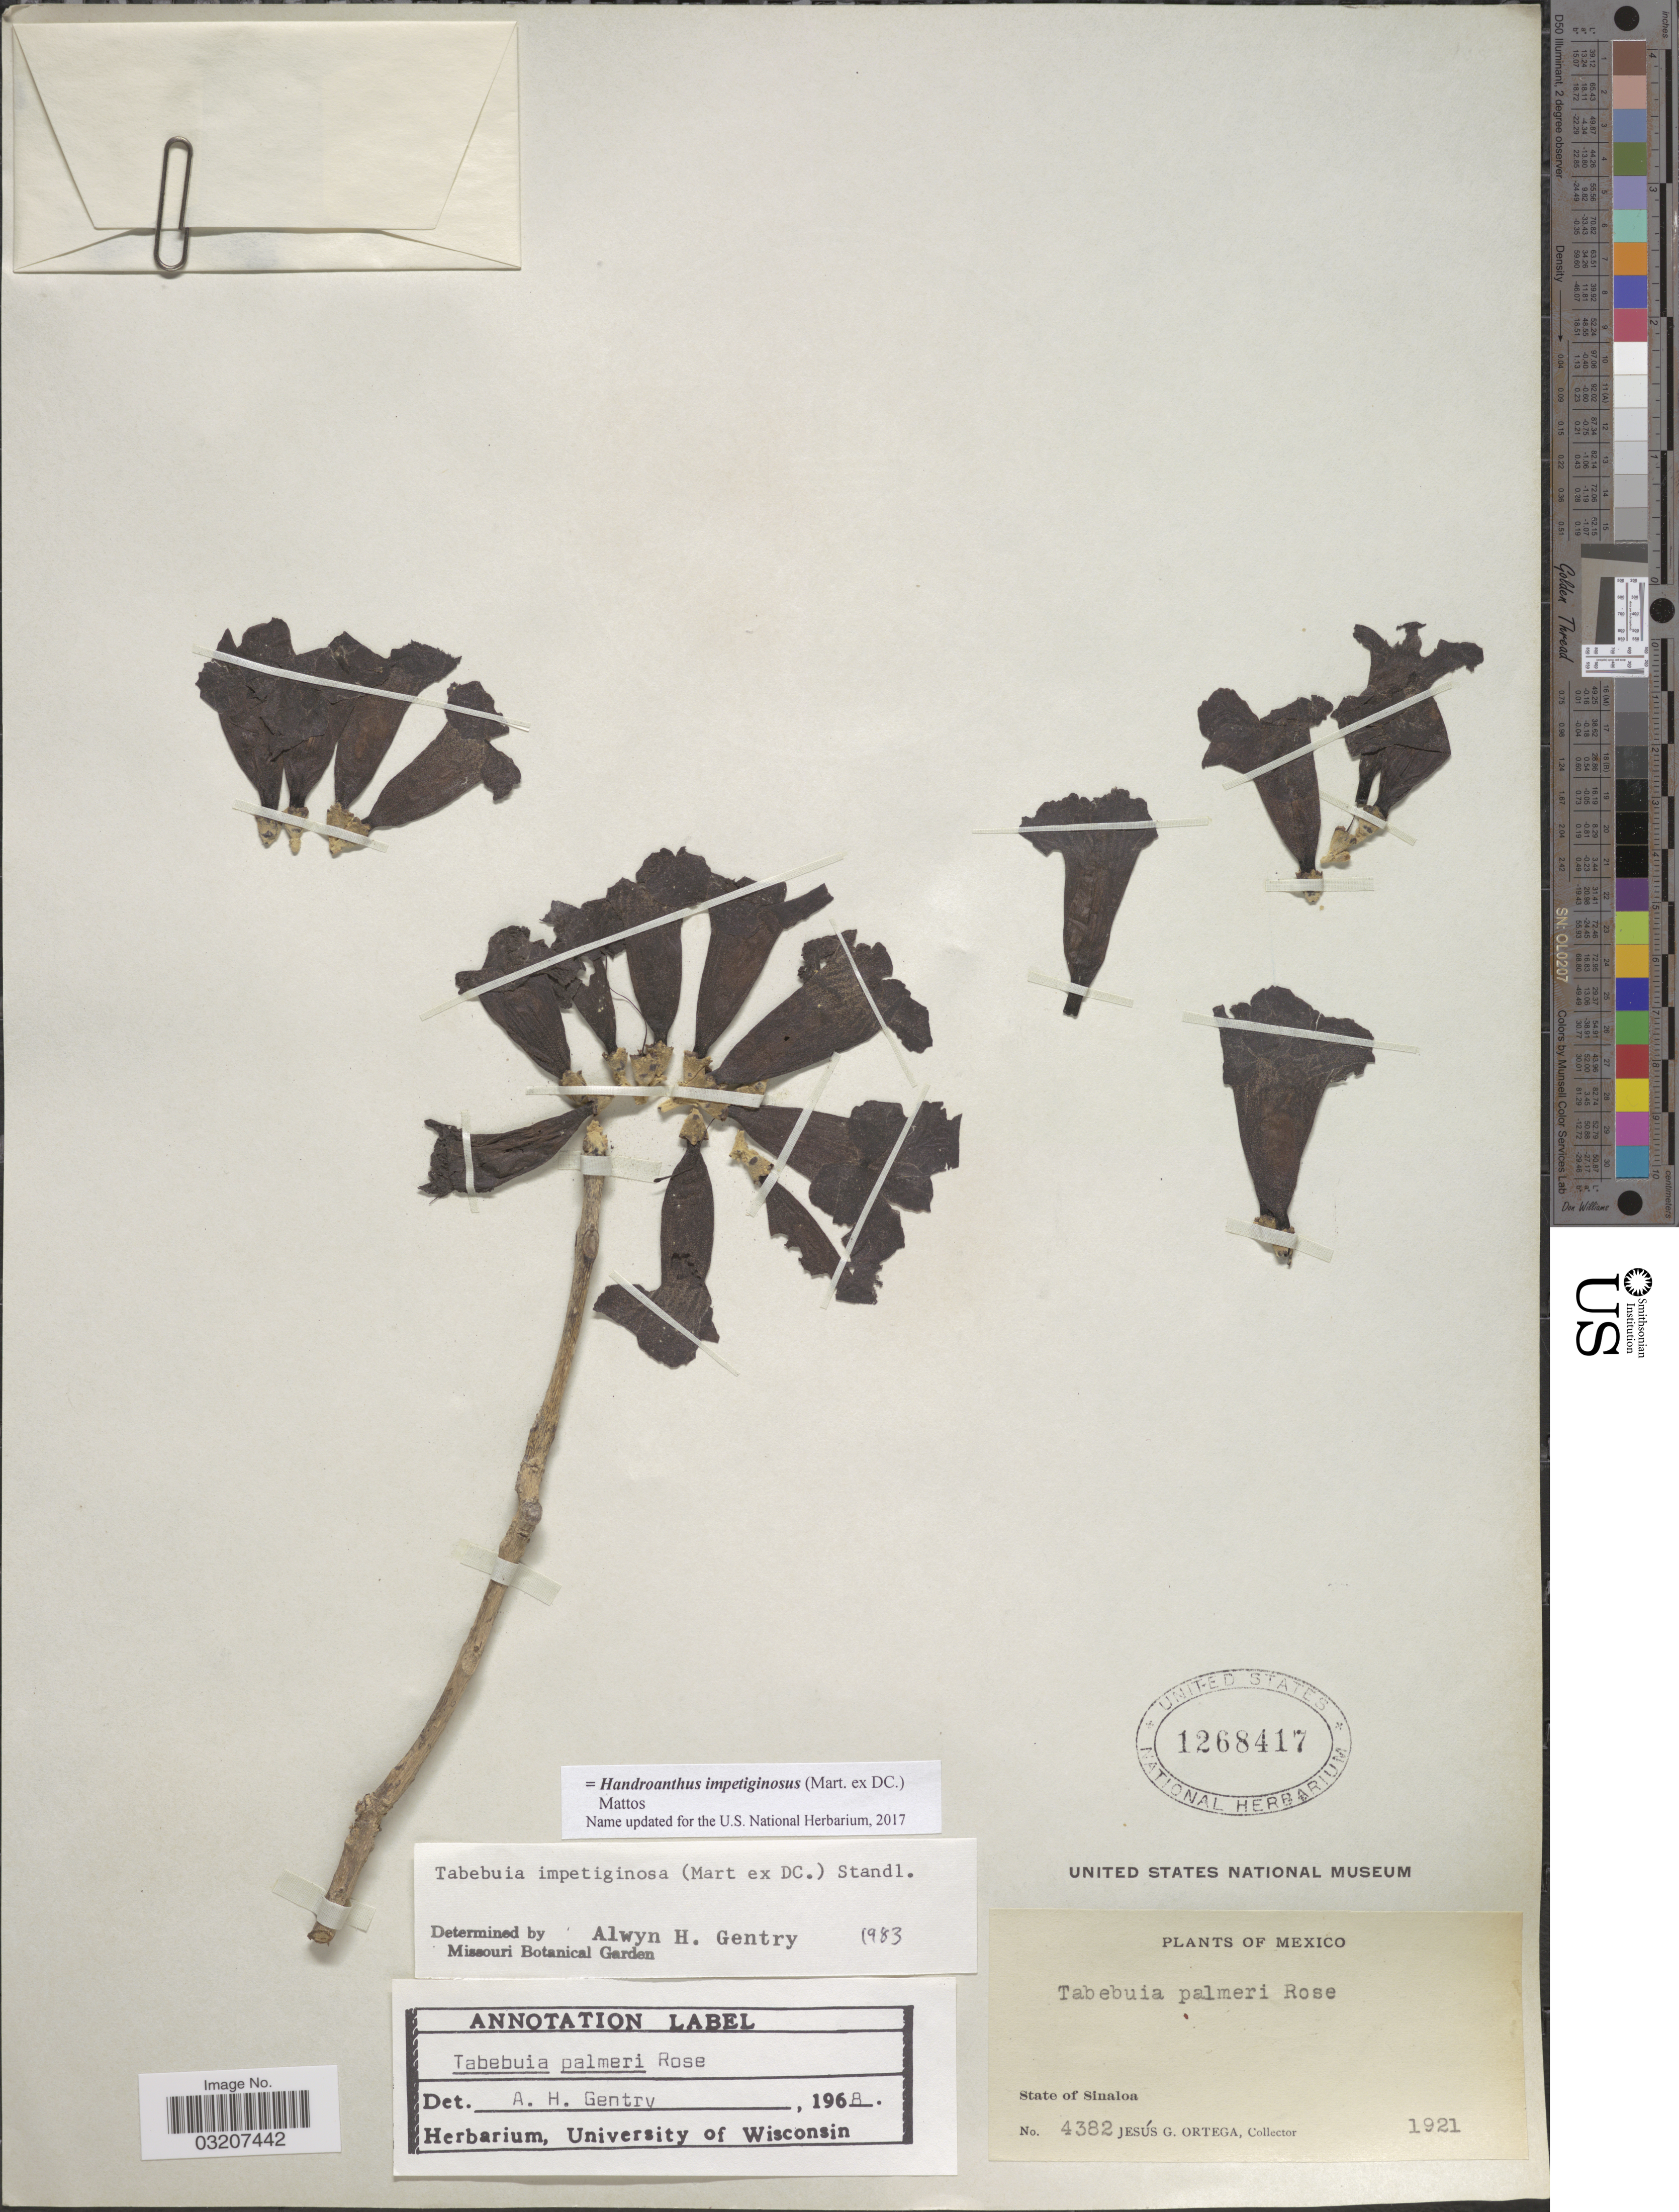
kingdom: Plantae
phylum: Tracheophyta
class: Magnoliopsida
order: Lamiales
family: Bignoniaceae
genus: Handroanthus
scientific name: Handroanthus impetiginosus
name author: (Mart. ex DC.) Mattos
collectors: J. Ortega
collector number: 4382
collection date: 1921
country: Mexico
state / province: Sinaloa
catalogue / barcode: US 1268417